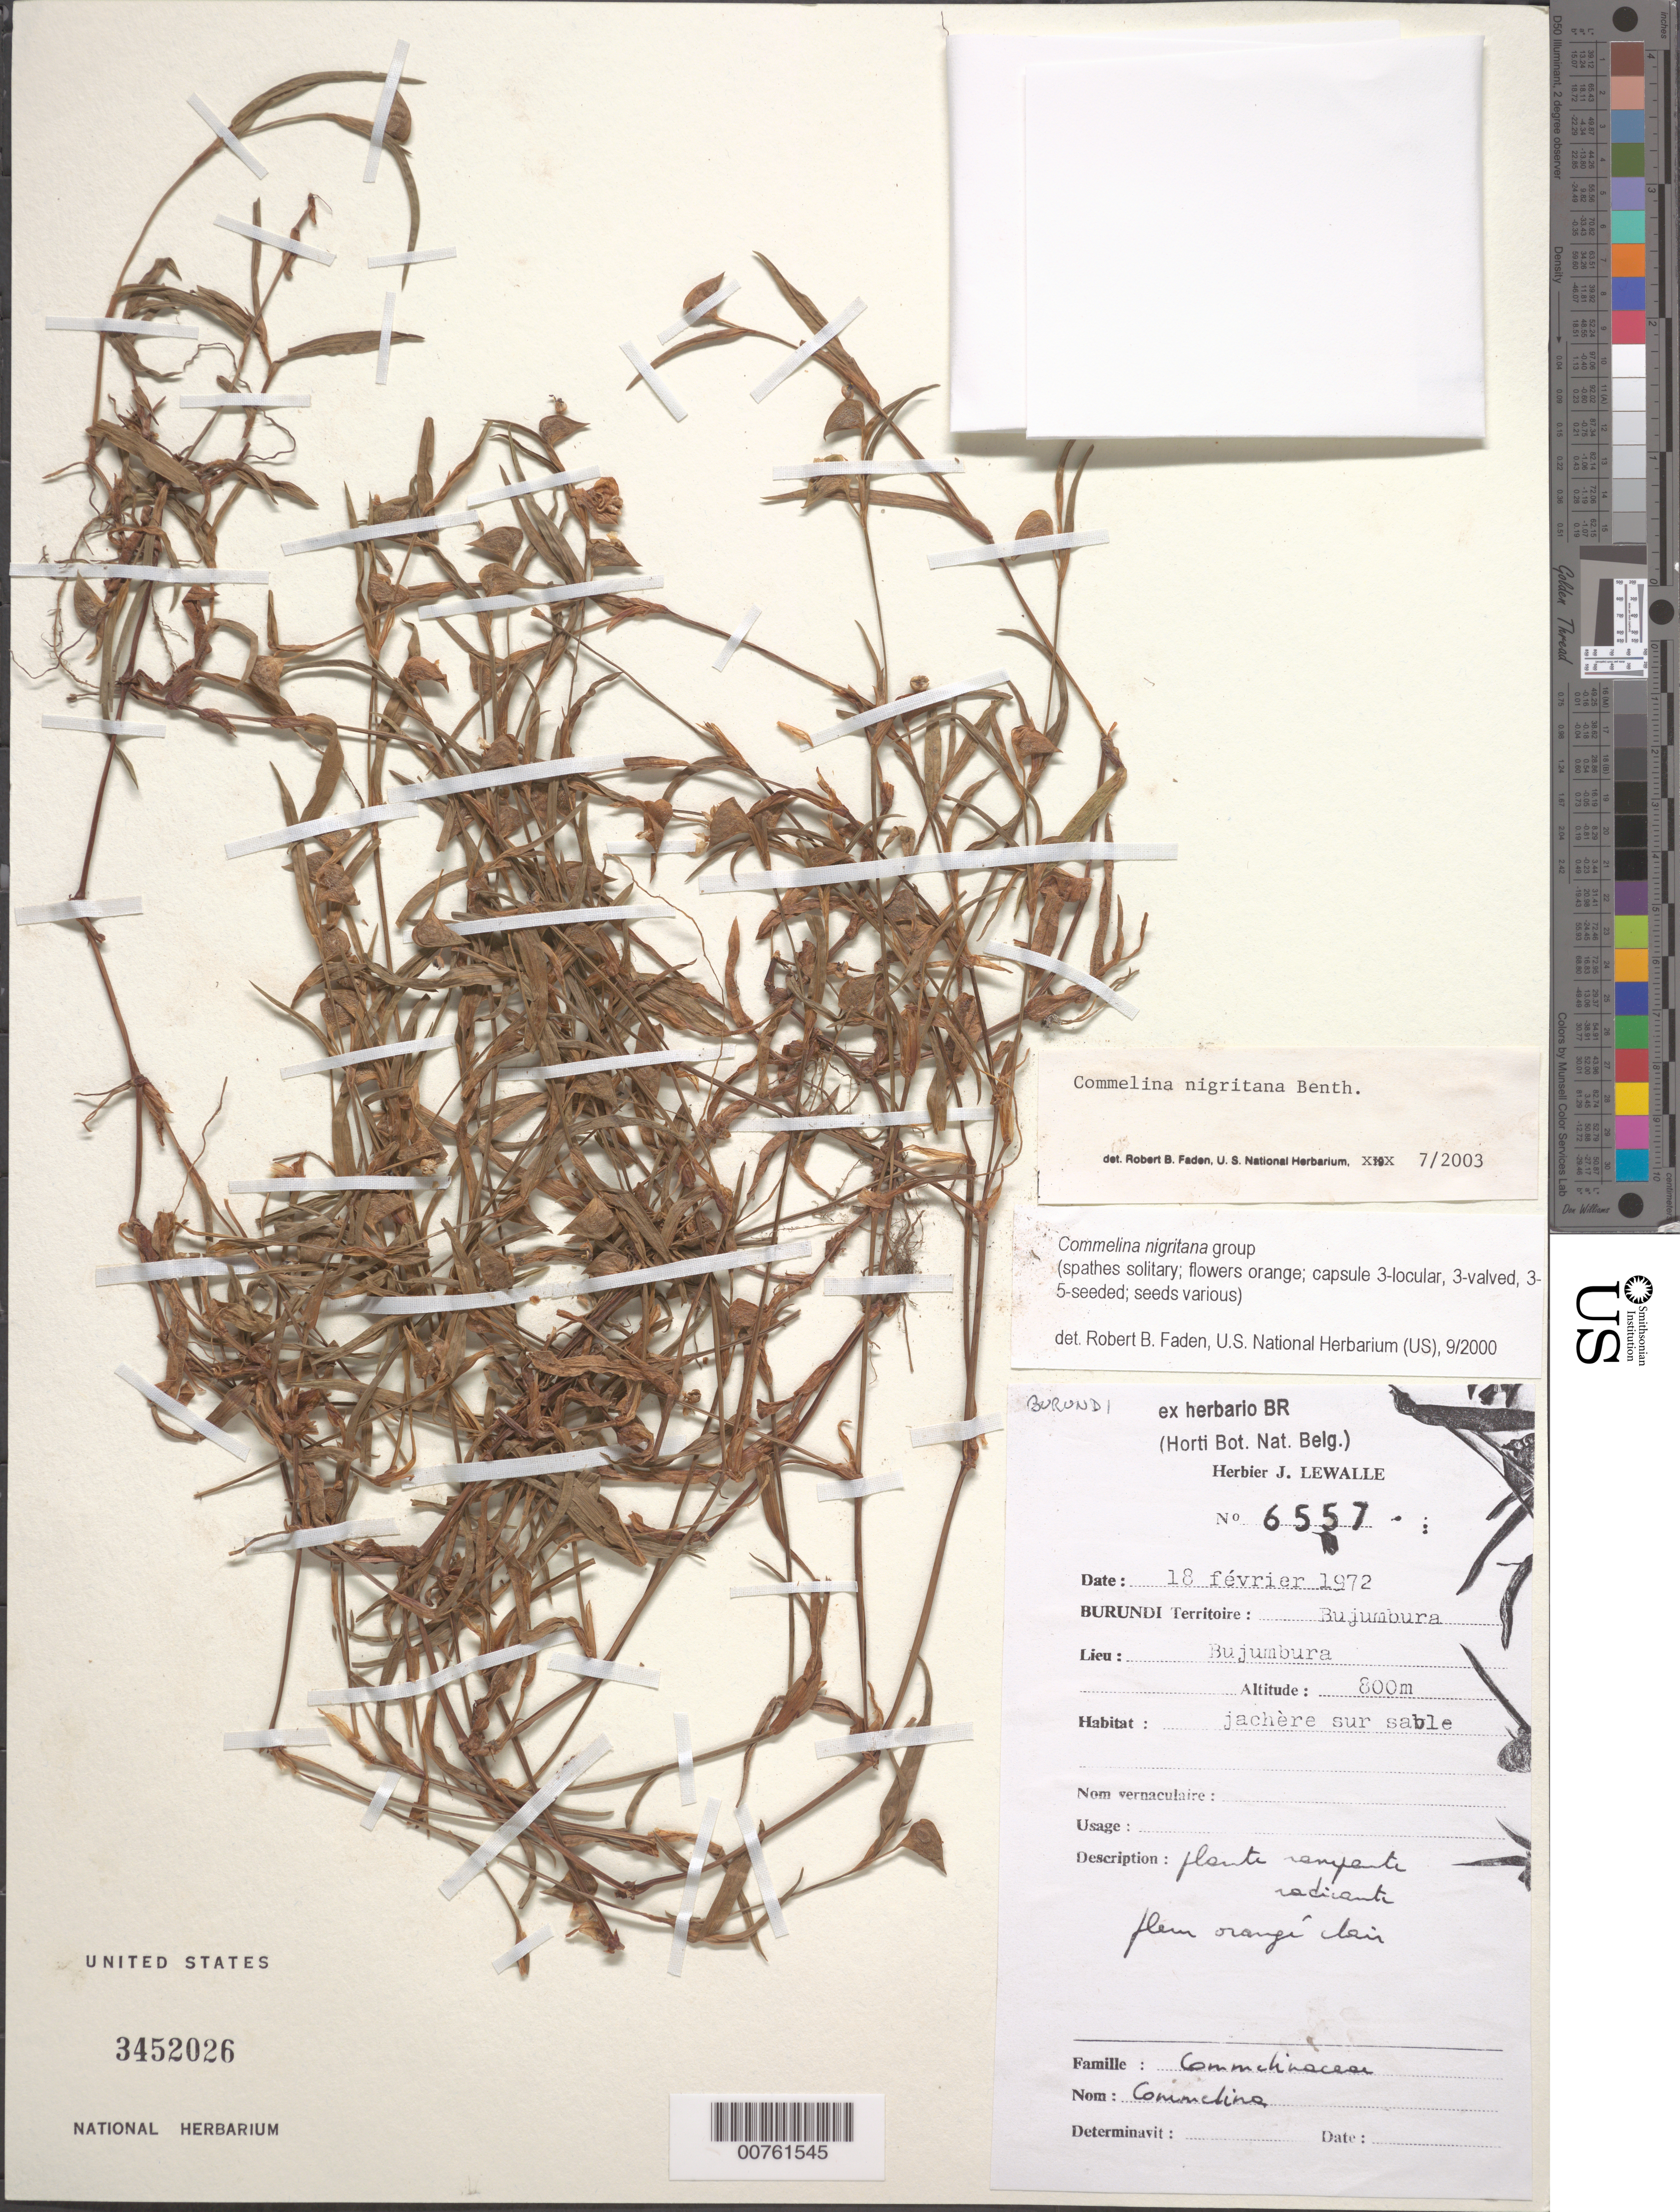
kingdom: Plantae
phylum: Tracheophyta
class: Liliopsida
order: Commelinales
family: Commelinaceae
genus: Commelina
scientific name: Commelina nigritana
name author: Benth.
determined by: Faden, Robert B., (US), Smithsonian Institution - National Museum of Natural History (UNITED STATES)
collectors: J. Lewalle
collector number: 6557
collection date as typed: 18 Feb 1972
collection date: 1972-02-18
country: Burundi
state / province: Bujumura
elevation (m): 800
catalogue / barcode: US 3452026